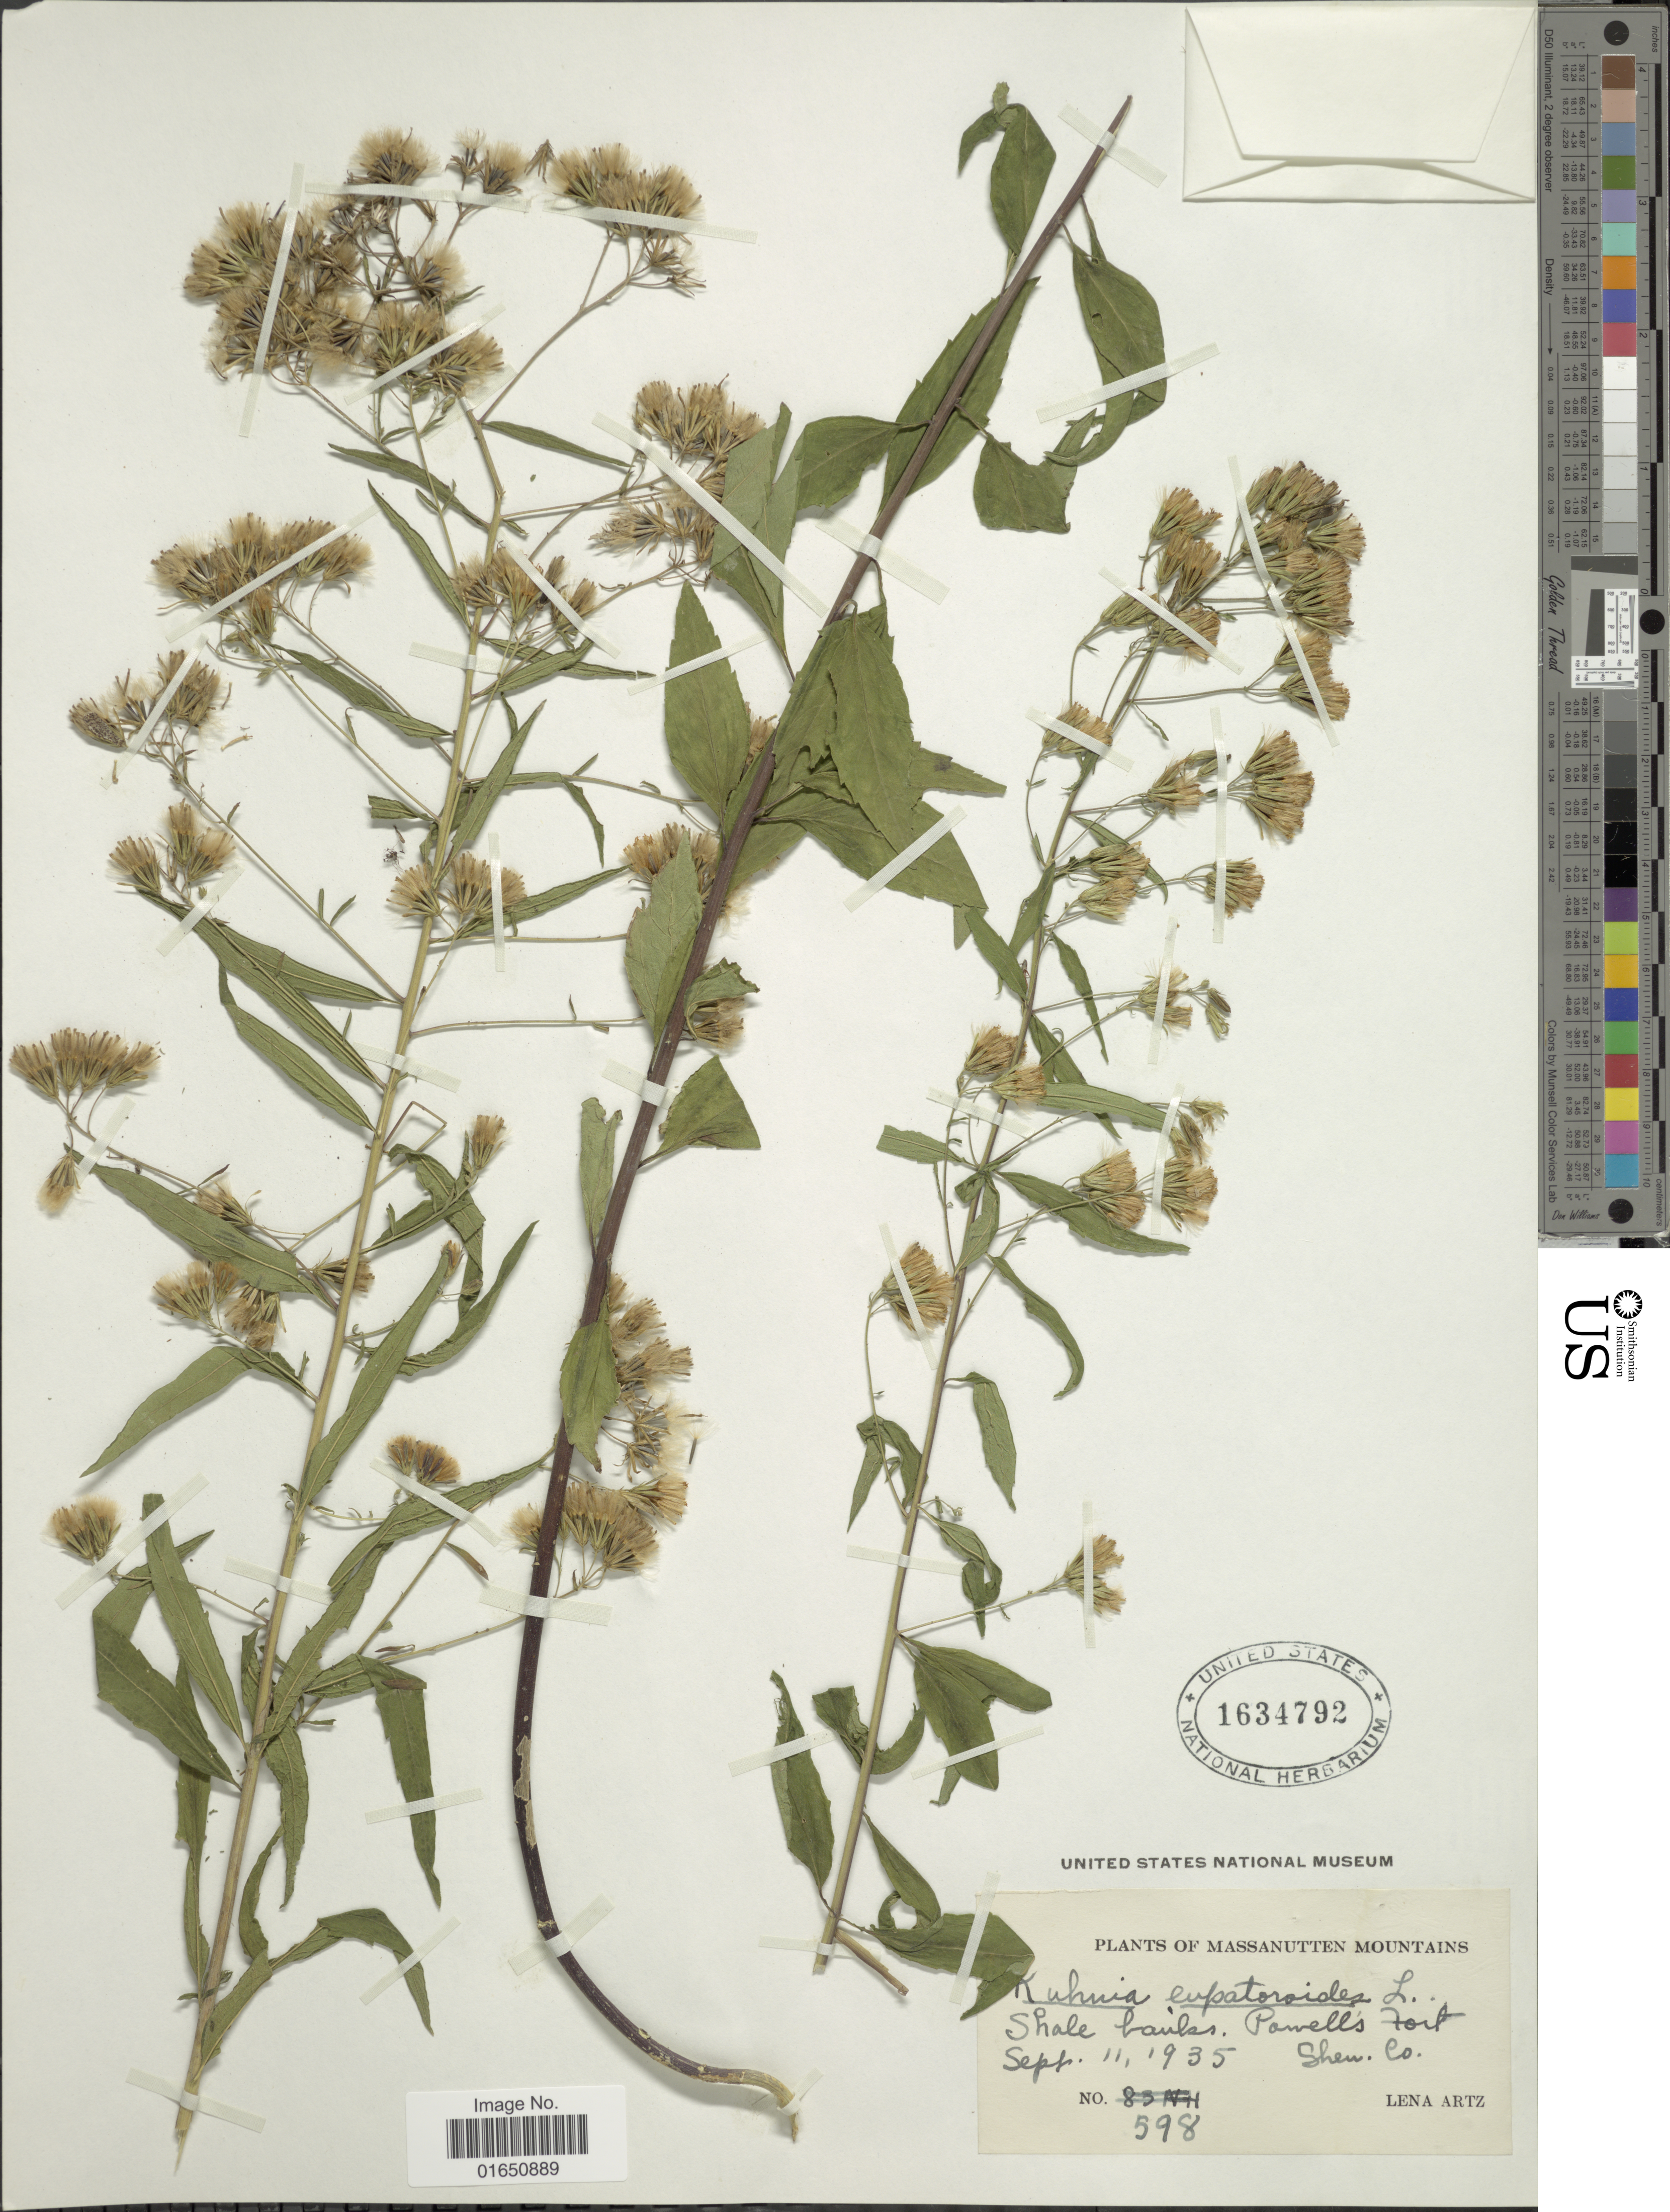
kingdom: Plantae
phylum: Tracheophyta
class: Magnoliopsida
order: Asterales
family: Asteraceae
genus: Brickellia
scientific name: Brickellia eupatorioides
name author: (L.) Shinners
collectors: L. Artz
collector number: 598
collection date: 1935-09-11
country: United States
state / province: Virginia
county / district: Shenandoah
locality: Massanutten Mountains. Shale Baulos. Powells Fort. Shen Co.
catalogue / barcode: US 1634792